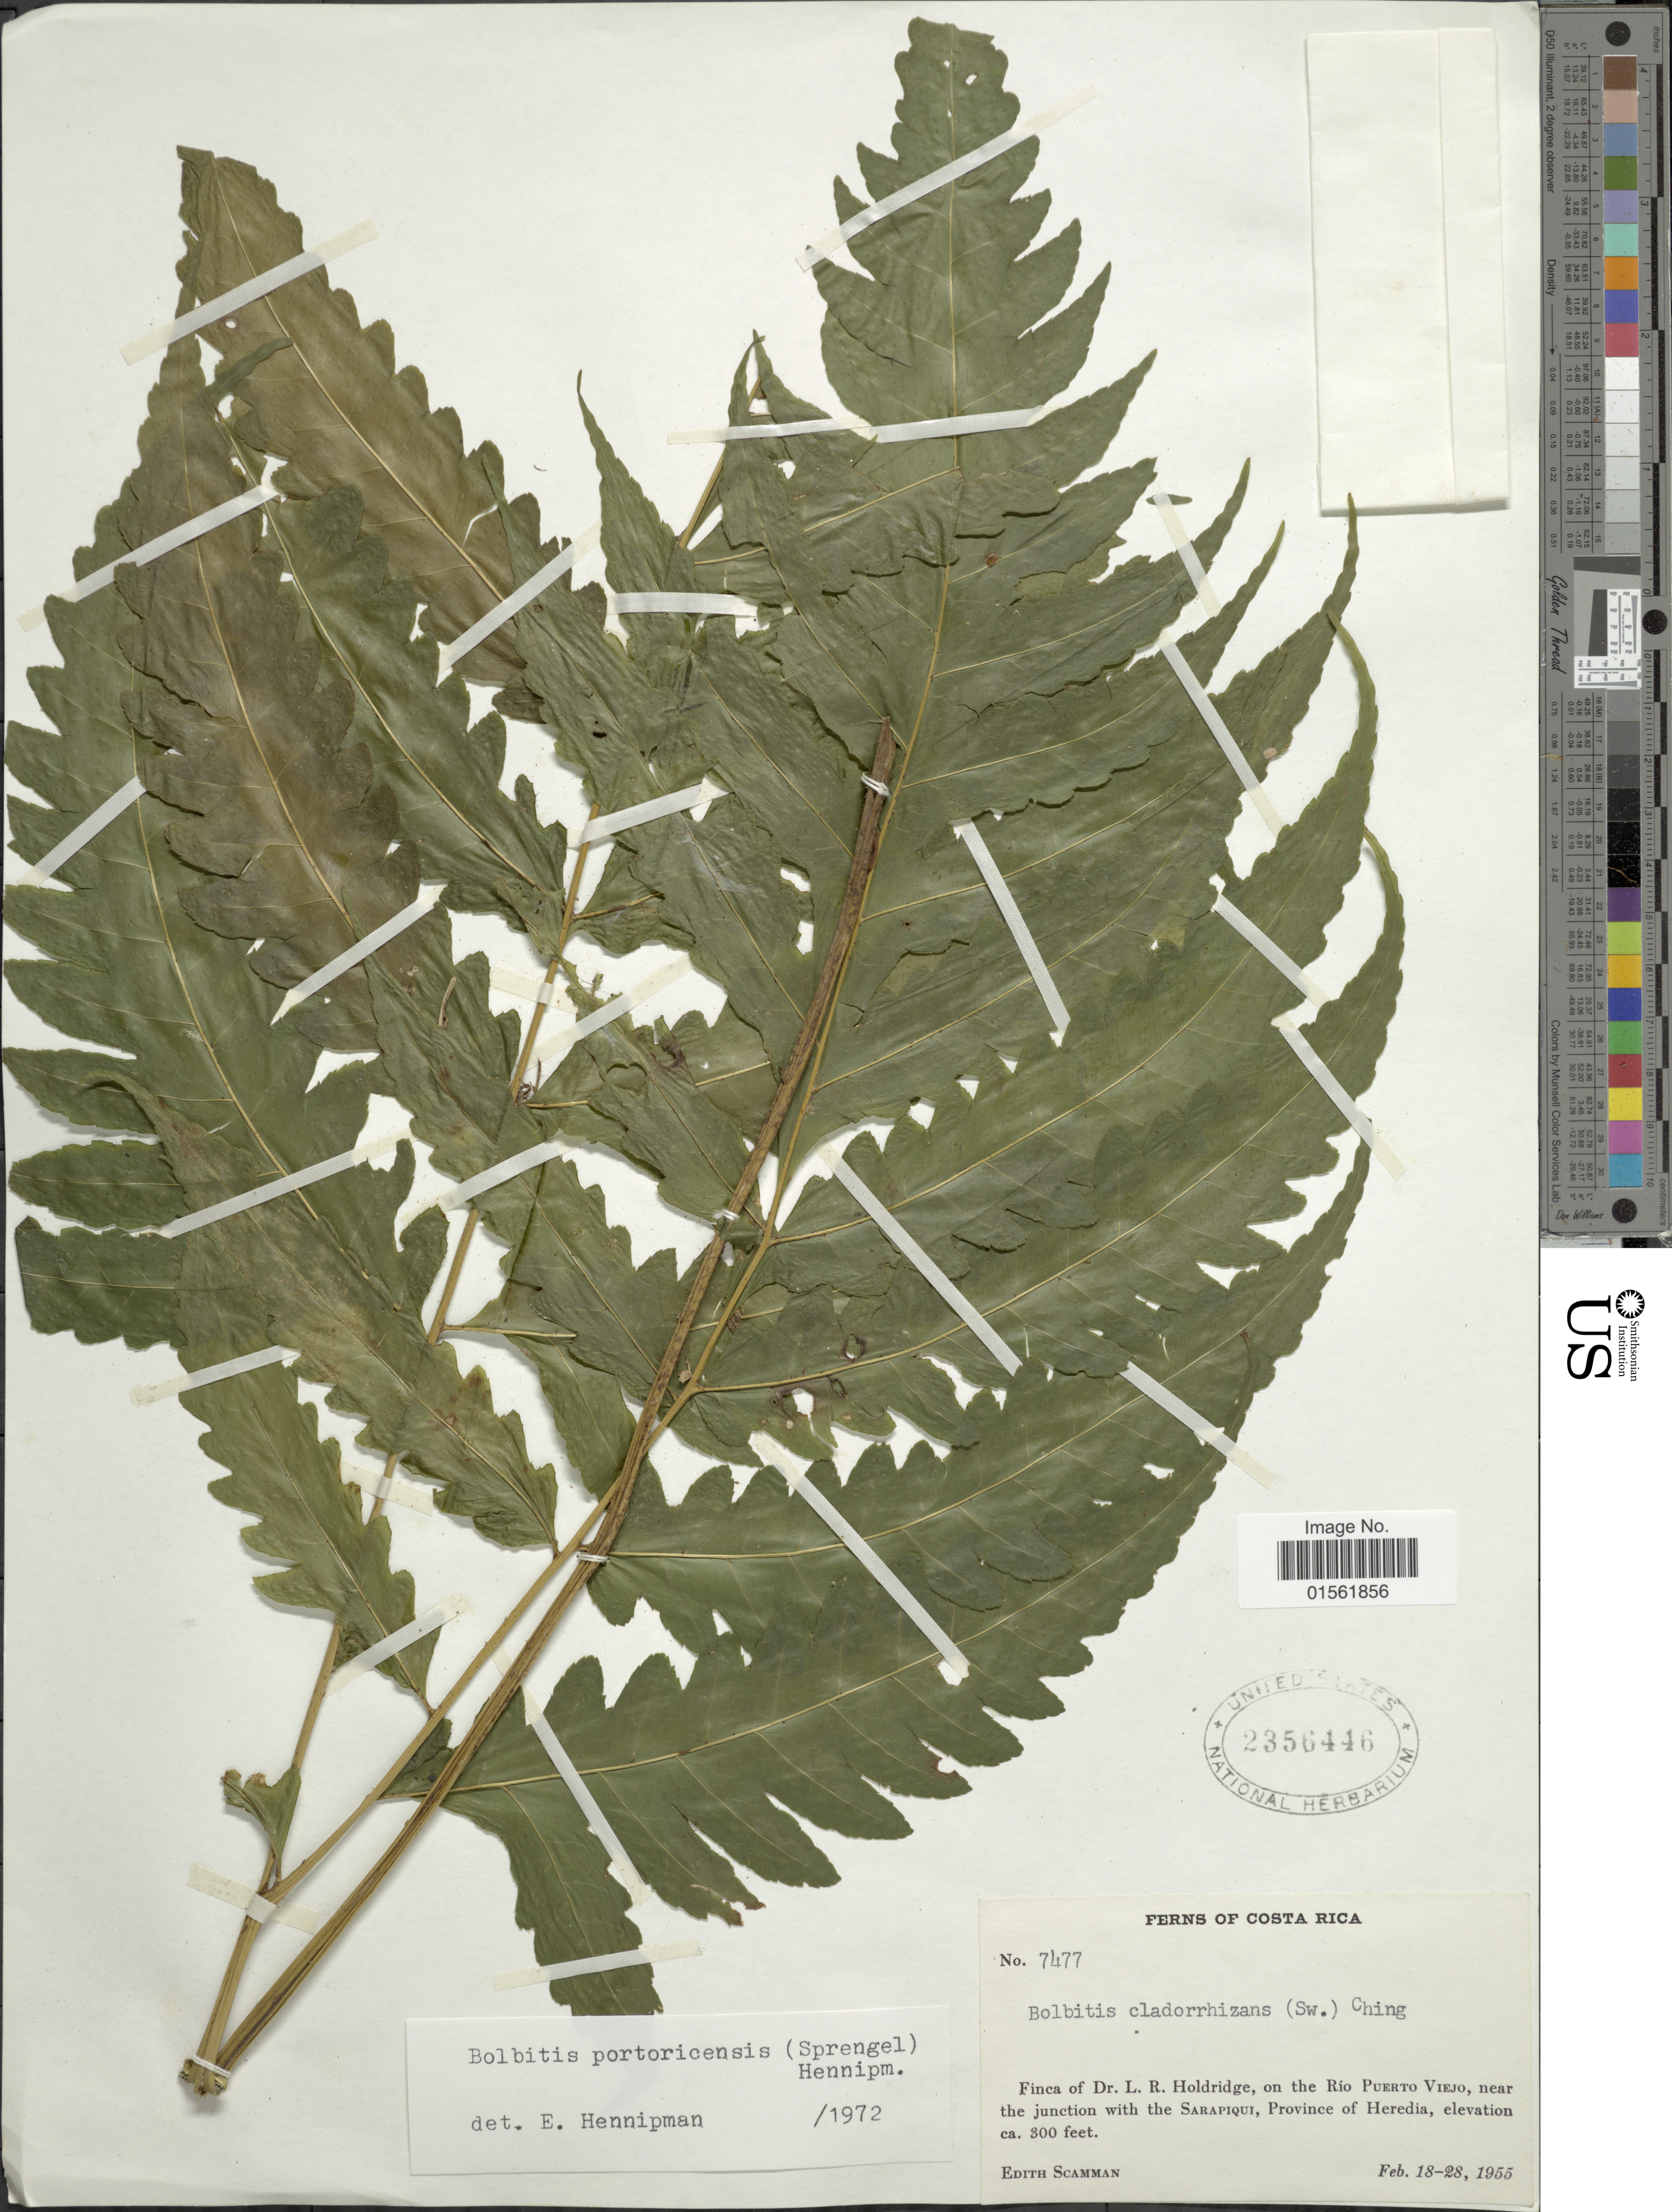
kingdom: Plantae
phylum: Tracheophyta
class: Polypodiopsida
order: Polypodiales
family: Dryopteridaceae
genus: Bolbitis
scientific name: Bolbitis portoricensis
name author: (Spreng.) Hennipman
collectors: E. Scamman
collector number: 7477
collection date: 1955-02-18/1955-02-28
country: Costa Rica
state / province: Heredia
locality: Finca of Dr. L. R. Hodridge, on the Río Puerto Viejo, near the junction with the Sarapique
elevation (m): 91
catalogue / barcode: US 2356446